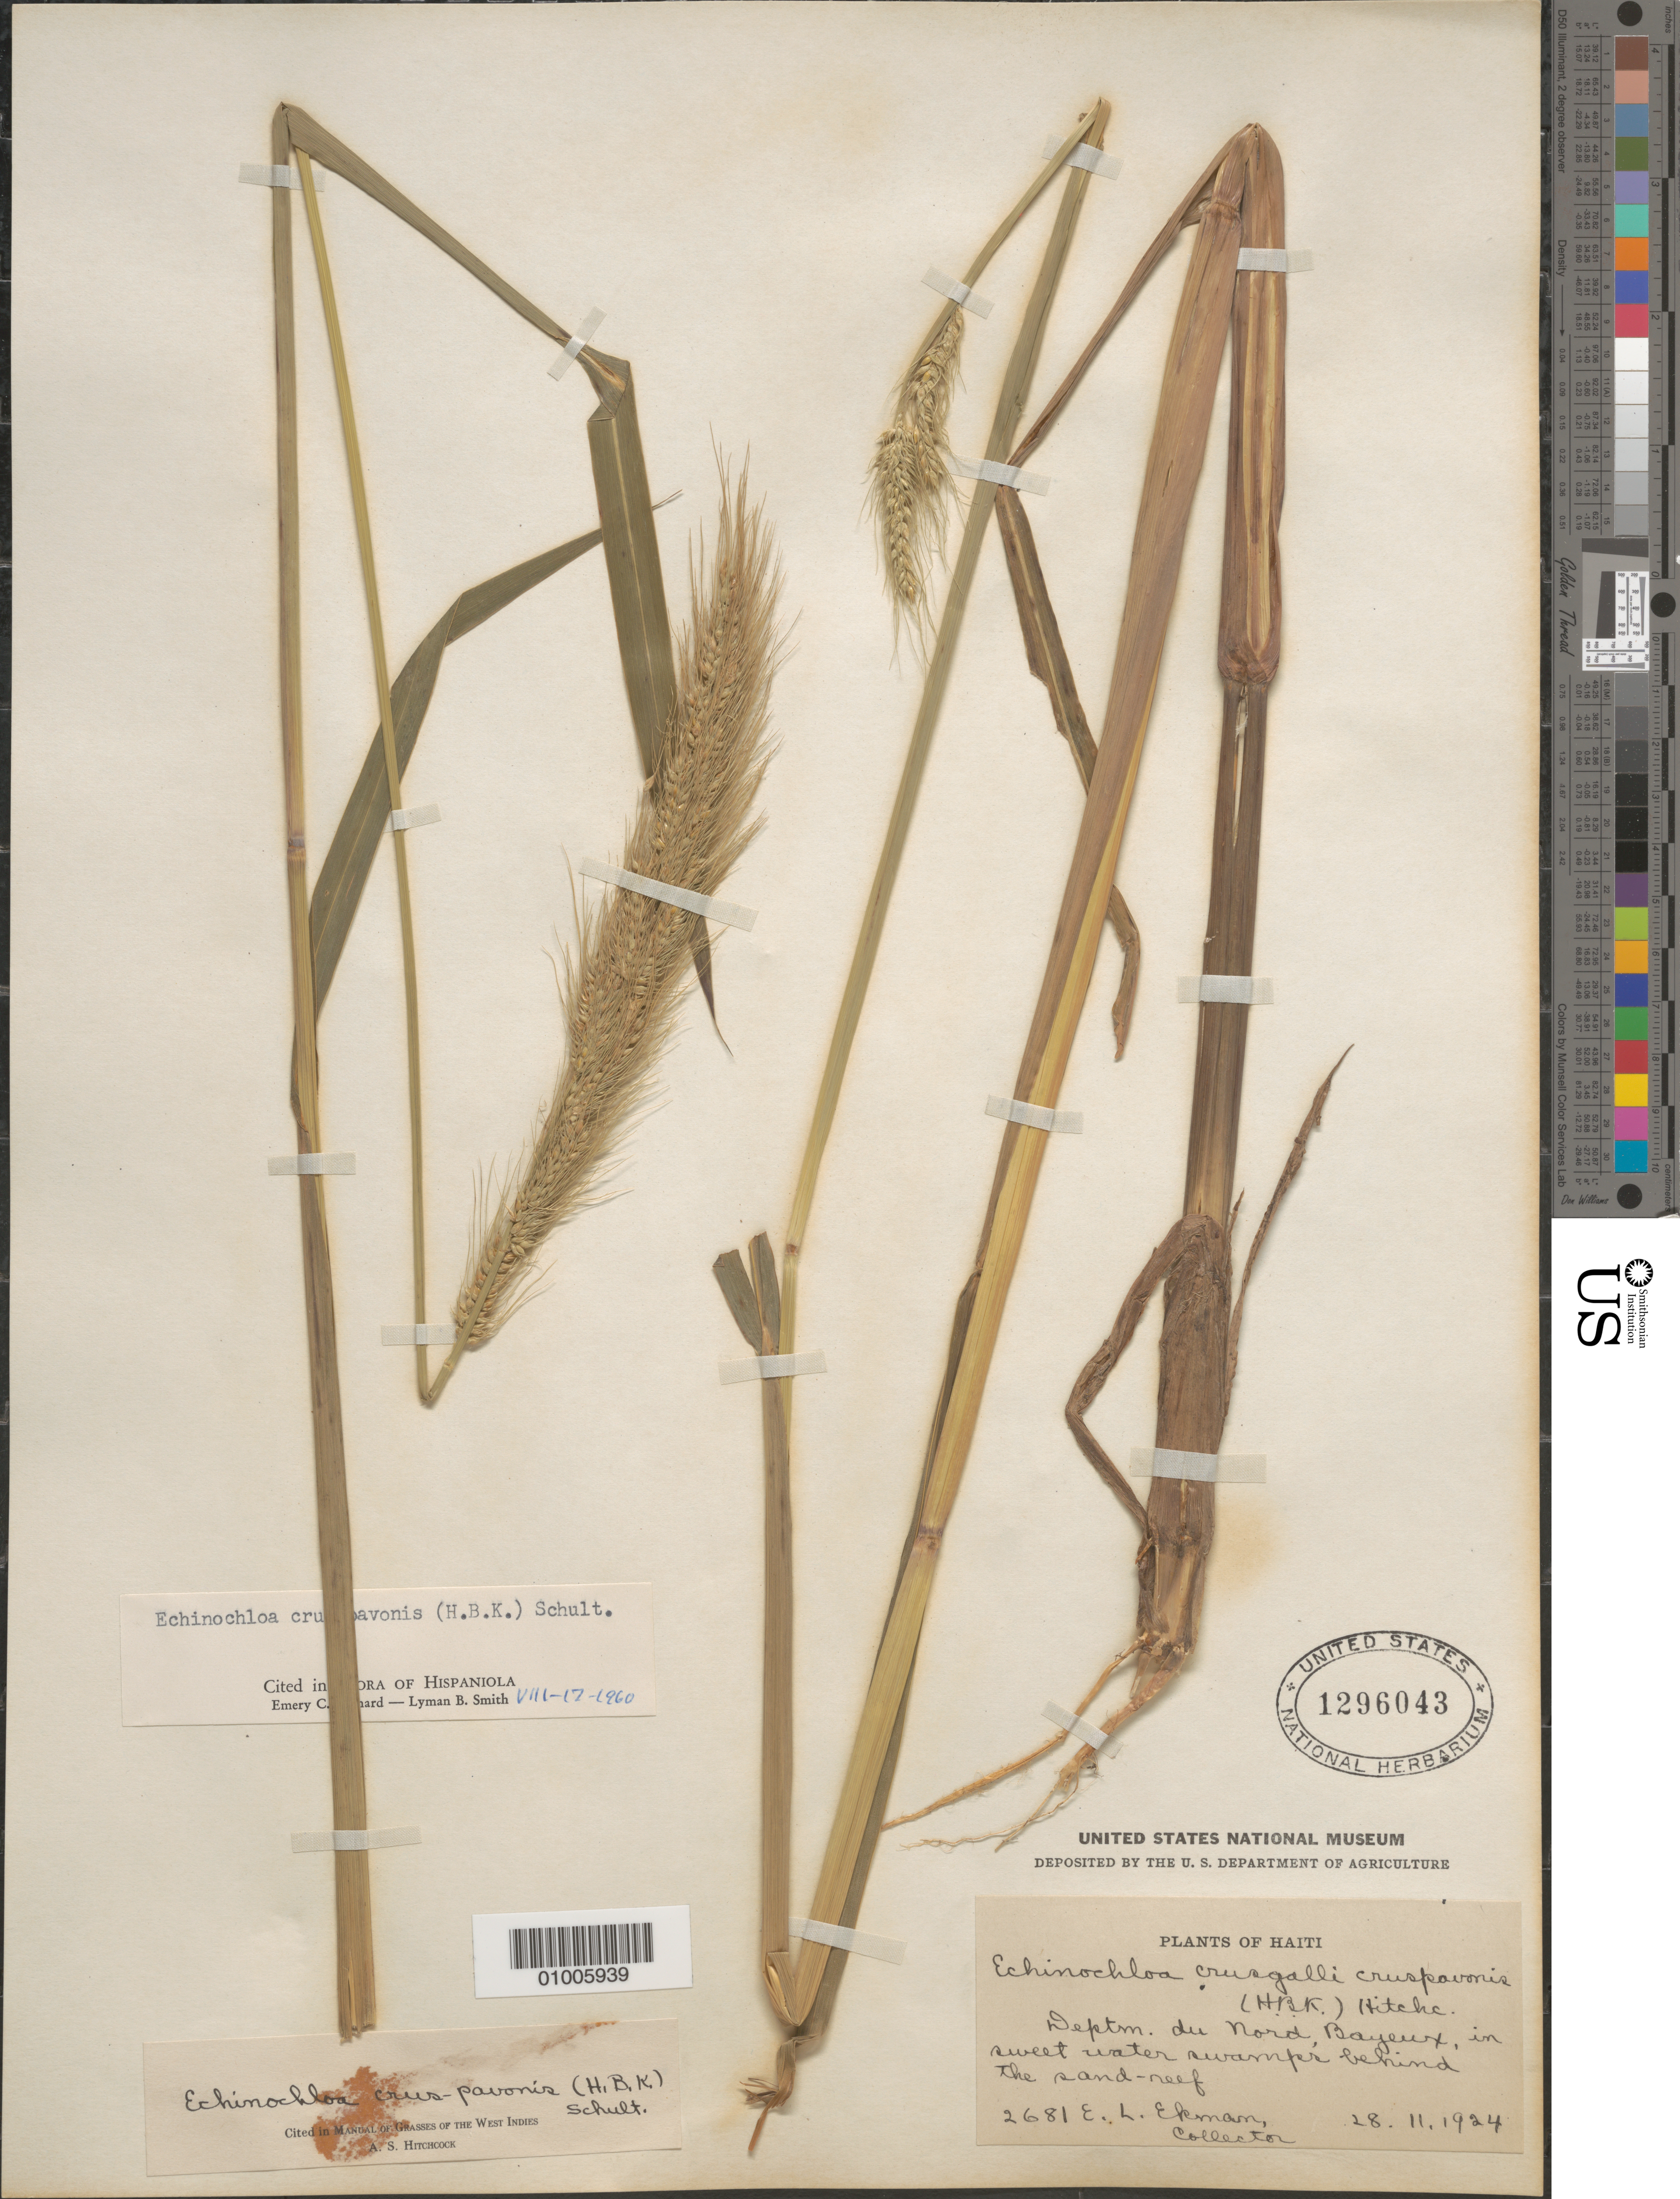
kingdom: Plantae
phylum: Tracheophyta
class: Liliopsida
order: Poales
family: Poaceae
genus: Echinochloa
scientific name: Echinochloa crus-pavonis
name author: (Kunth) Schult.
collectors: E. L. Ekman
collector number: H 2681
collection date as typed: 28 Nov 1924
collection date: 1924-11-28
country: Haiti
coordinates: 0 N, 0 E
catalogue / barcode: US 1290643